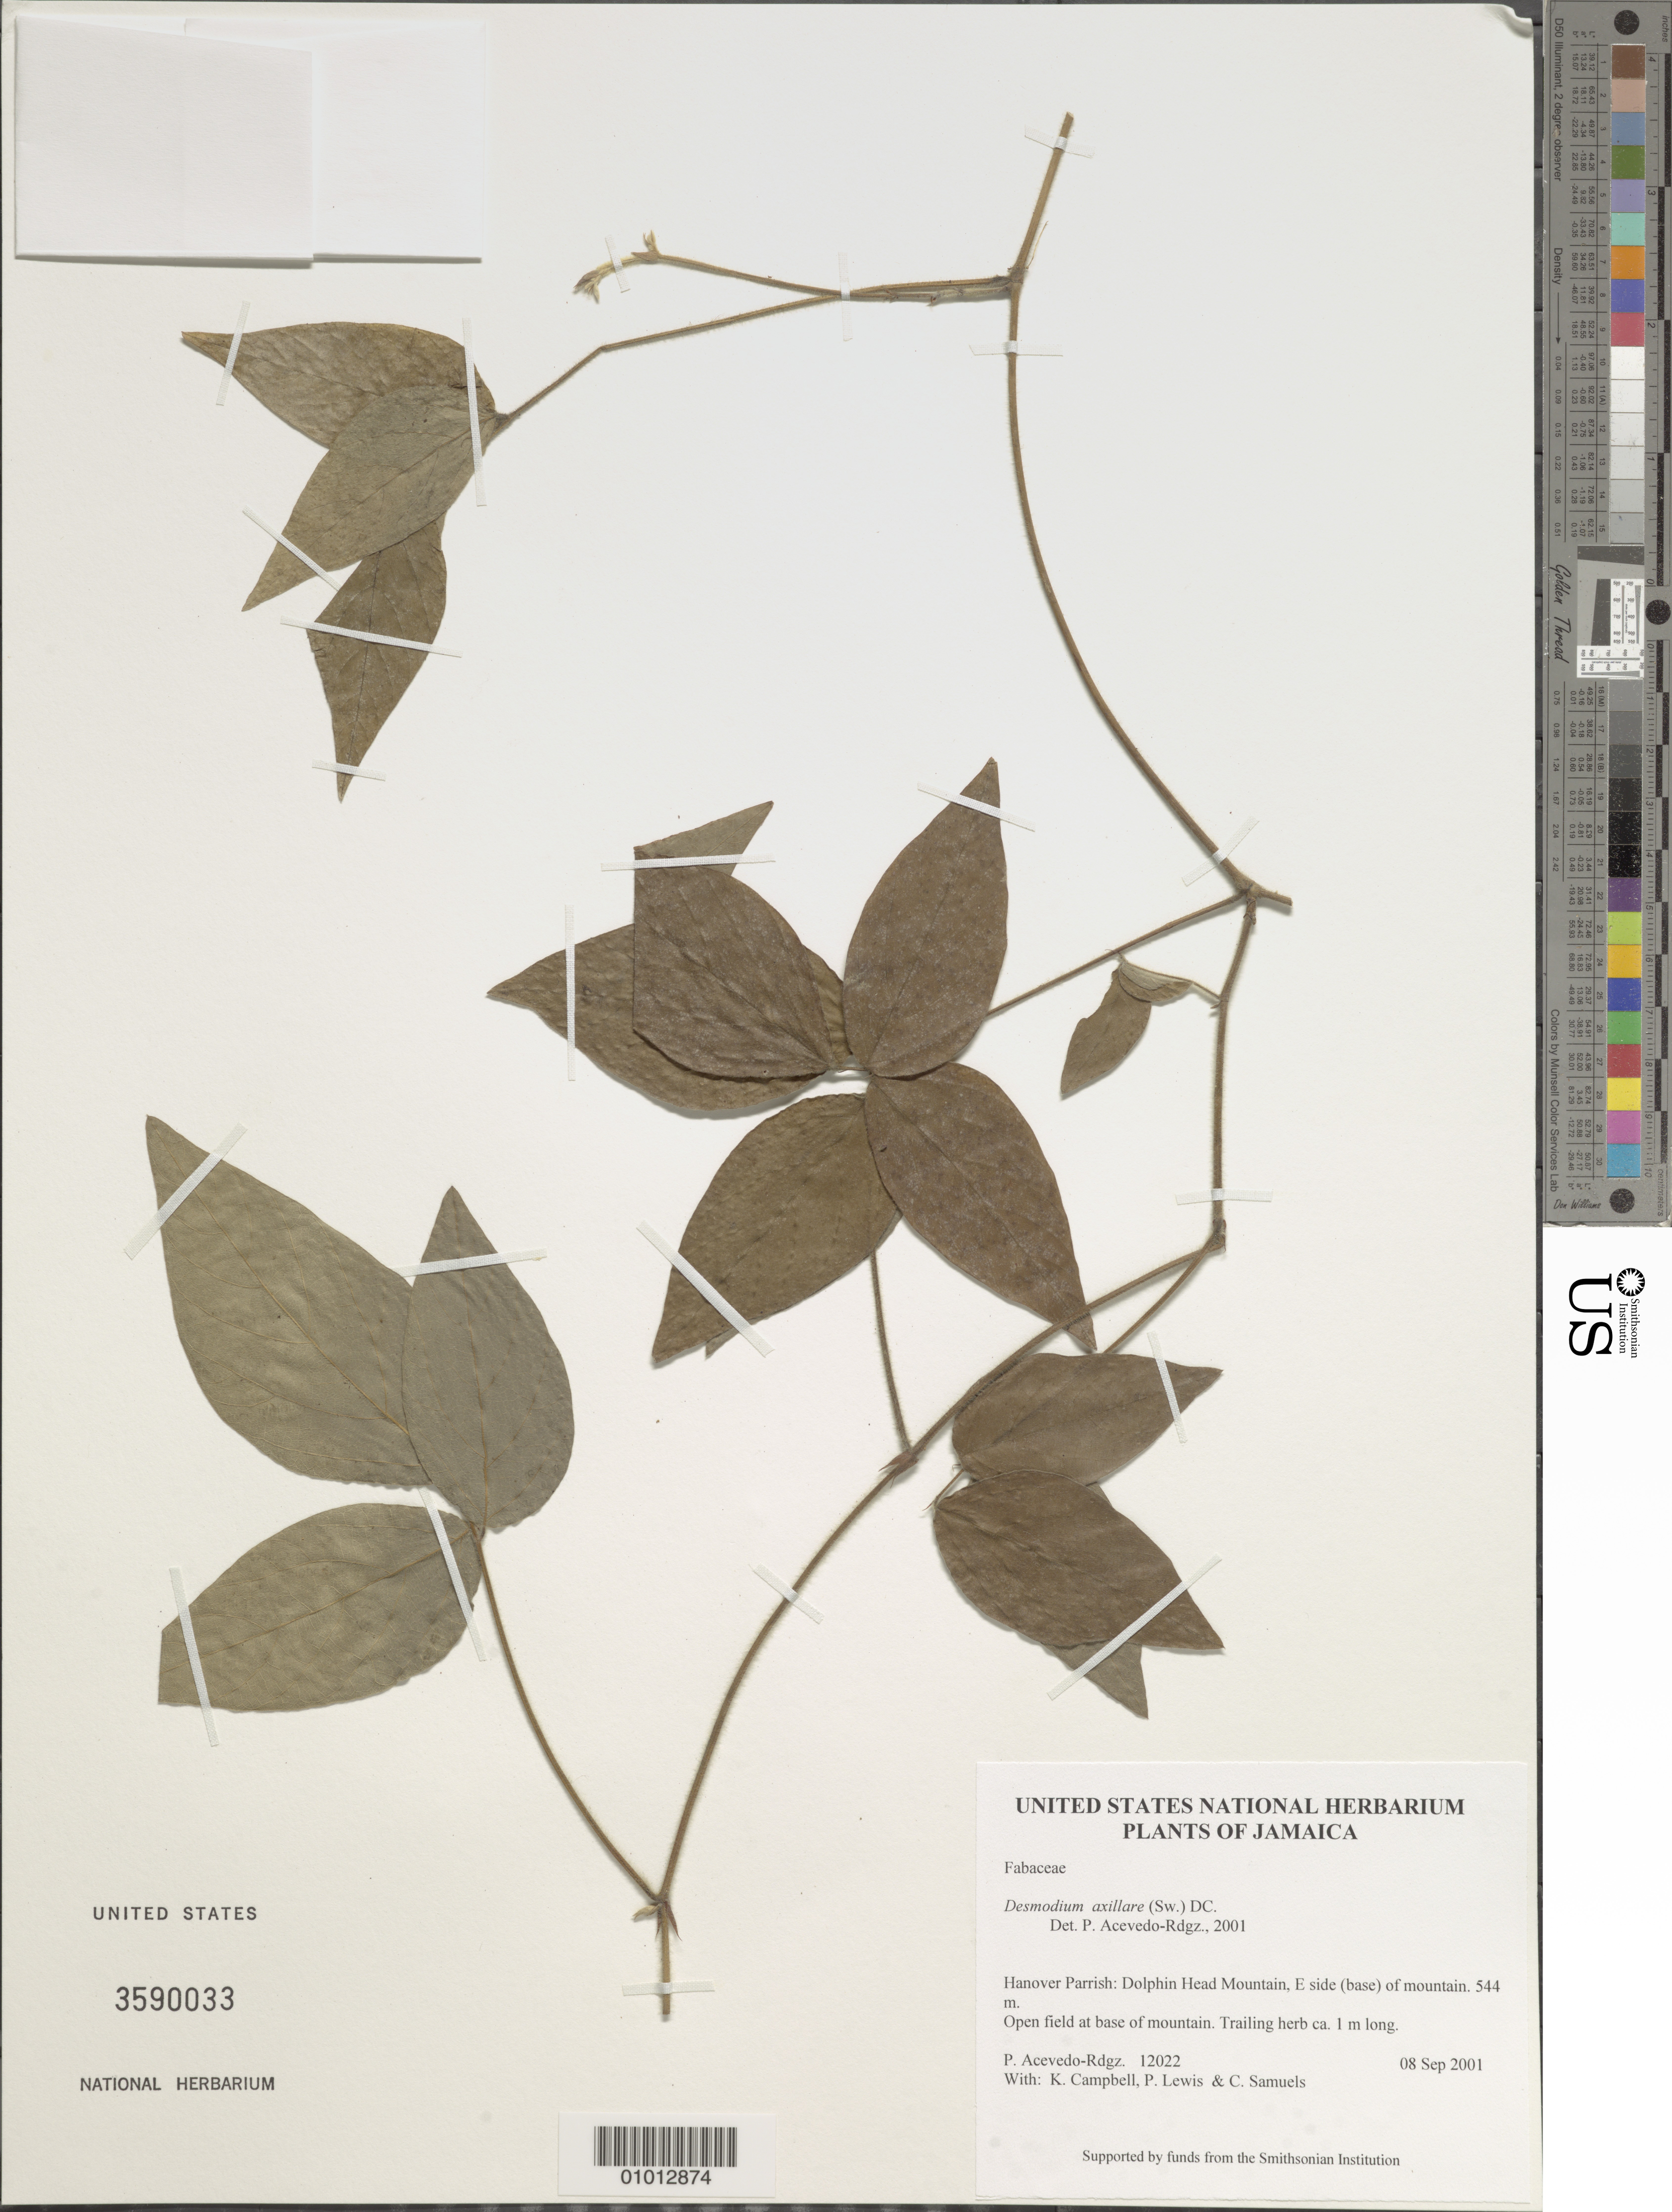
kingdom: Plantae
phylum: Tracheophyta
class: Magnoliopsida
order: Fabales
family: Fabaceae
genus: Desmodium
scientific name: Desmodium axillare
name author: (Sw.) DC.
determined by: Acevedo-Rodríguez, P., (BOT), Smithsonian Institution - National Museum of Natural History (UNITED STATES)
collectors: P. Acevedo-Rodr., K. Campbell, P. Lewis & C. Samuels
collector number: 12022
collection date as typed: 08 Sep 2001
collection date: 2001-09-08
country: Jamaica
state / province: Hanover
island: Jamaica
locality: Hanover Parrish: Dolphin Head Mountain, E side (base) of mountain.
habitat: Open field at base of mountain.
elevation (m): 544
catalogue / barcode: US 3590033